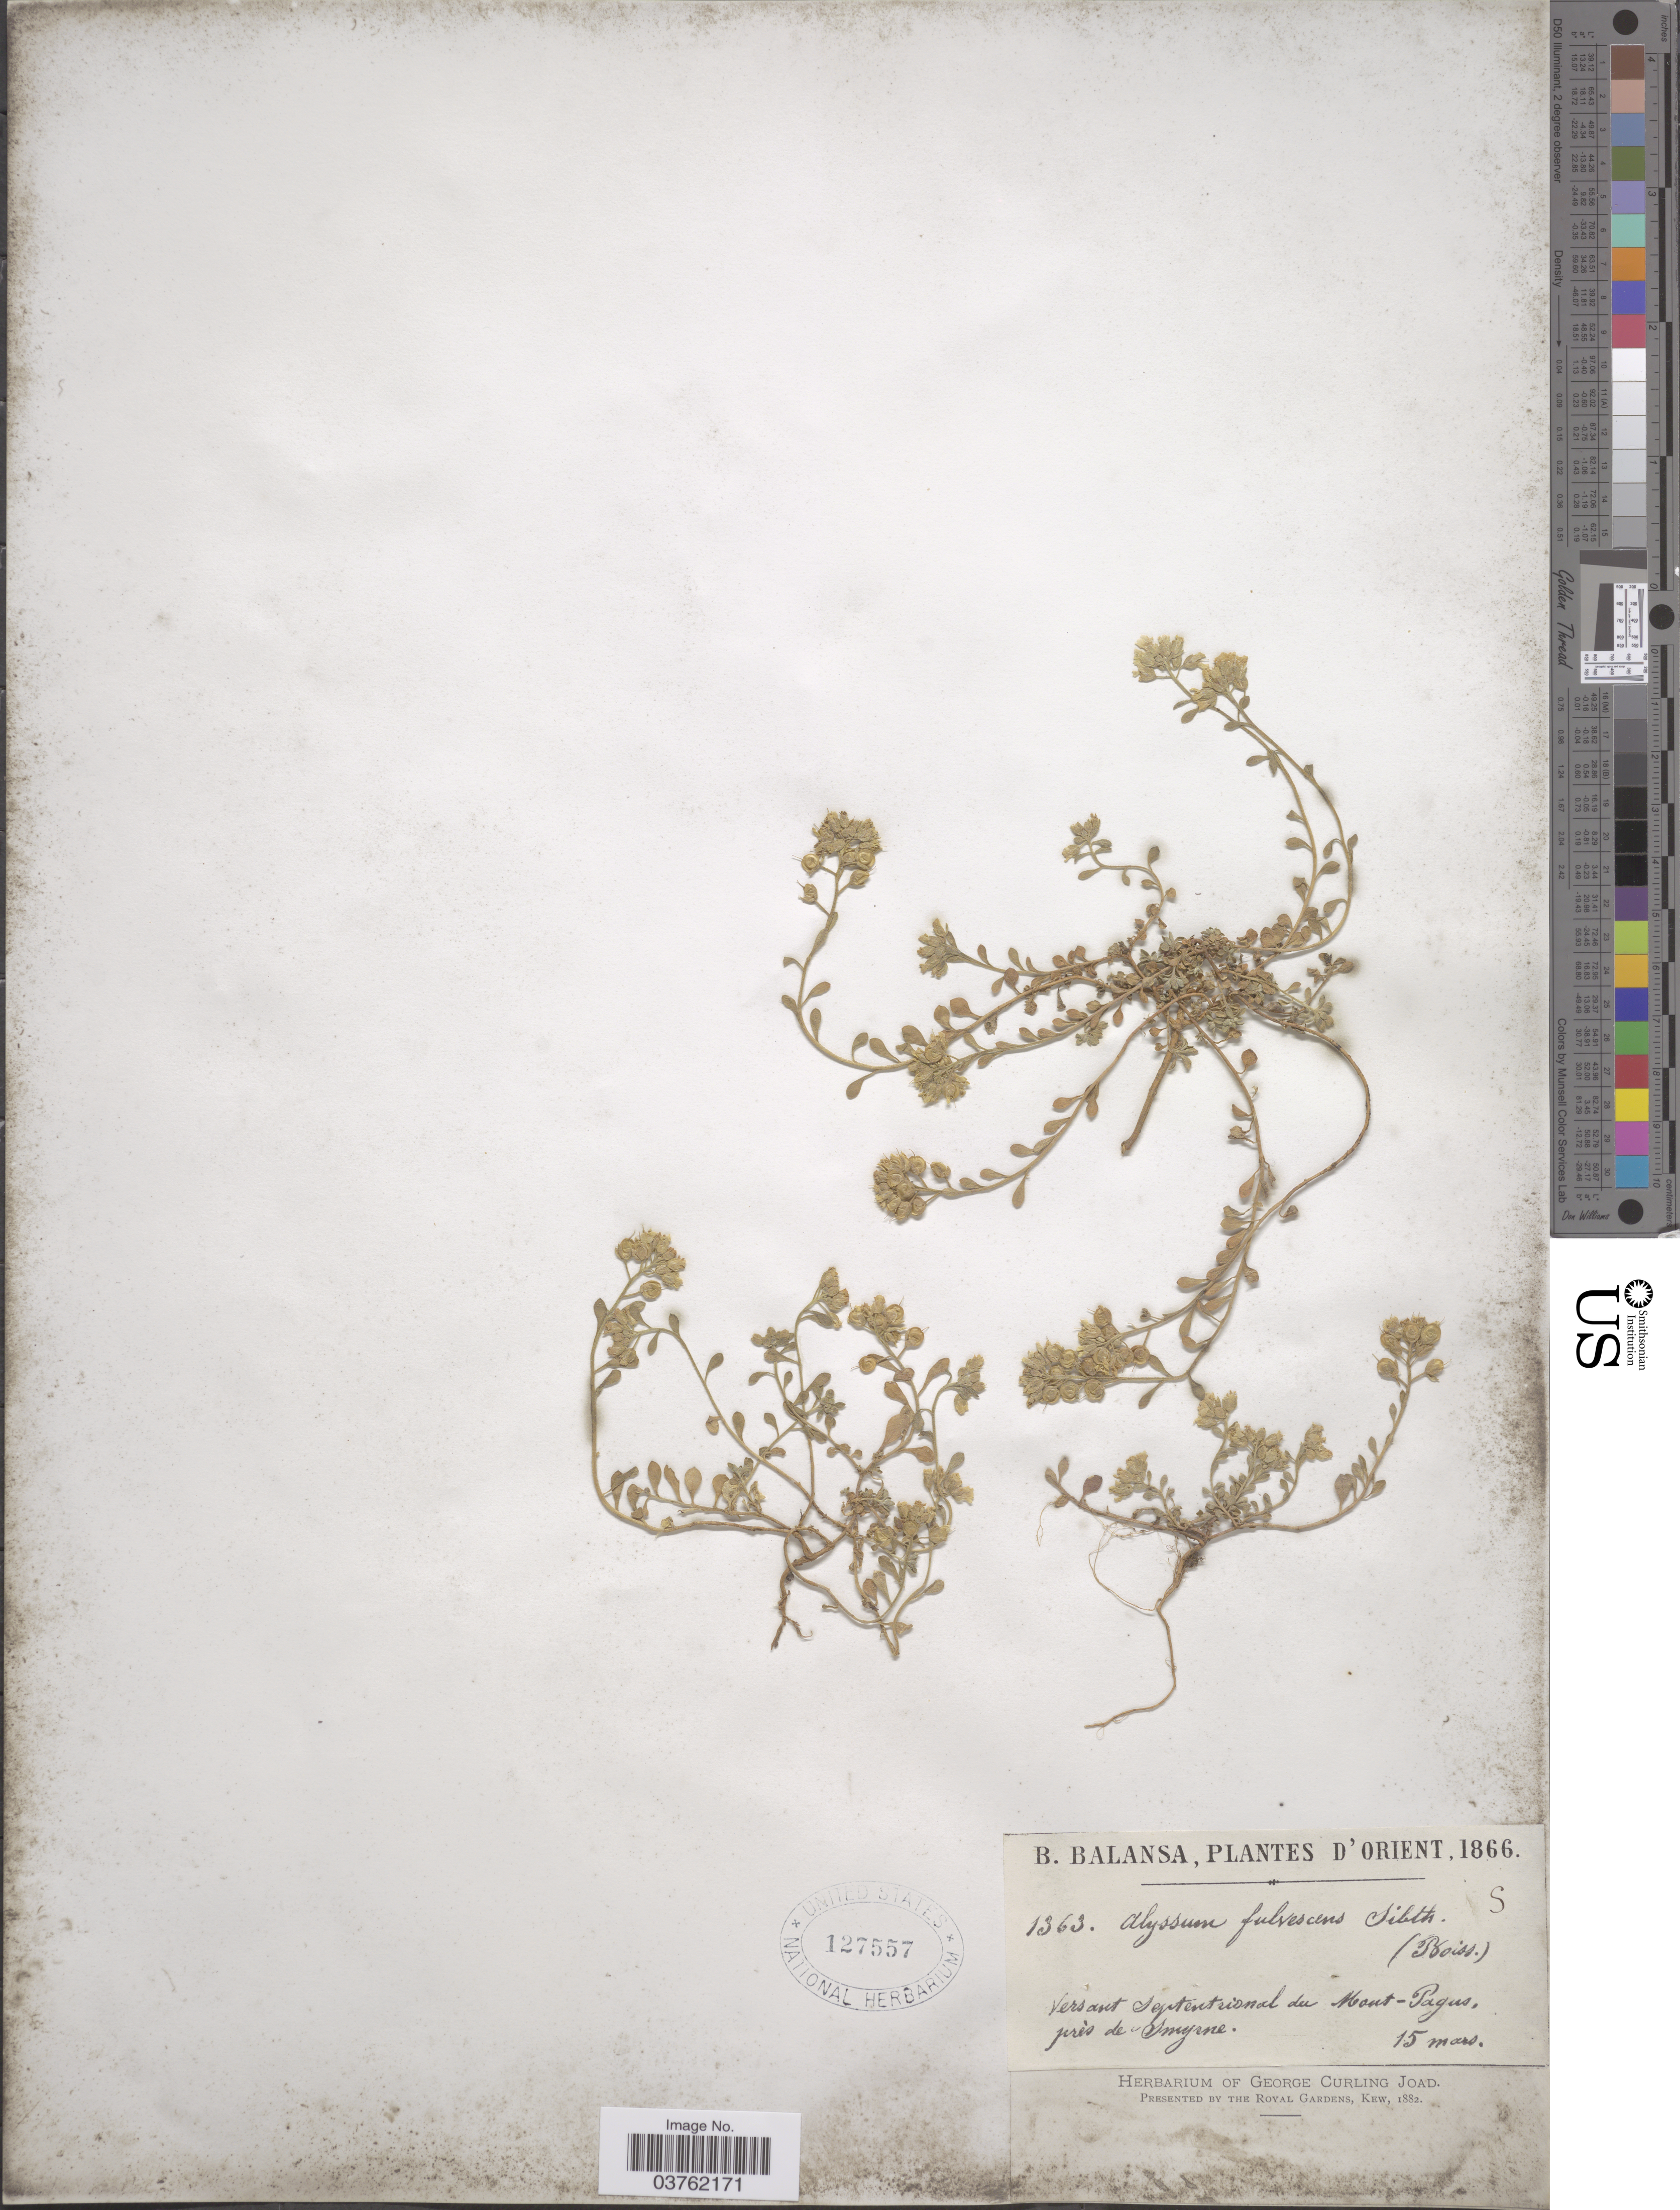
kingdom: Plantae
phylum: Tracheophyta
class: Magnoliopsida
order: Brassicales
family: Brassicaceae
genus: Alyssum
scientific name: Alyssum fulvescens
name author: Sm.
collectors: B. Balansa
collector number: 1363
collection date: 1866-03-15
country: Turkey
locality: Orient. Versant septentrional du Mont-Pagus, près de Smyrne.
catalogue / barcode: US 127557